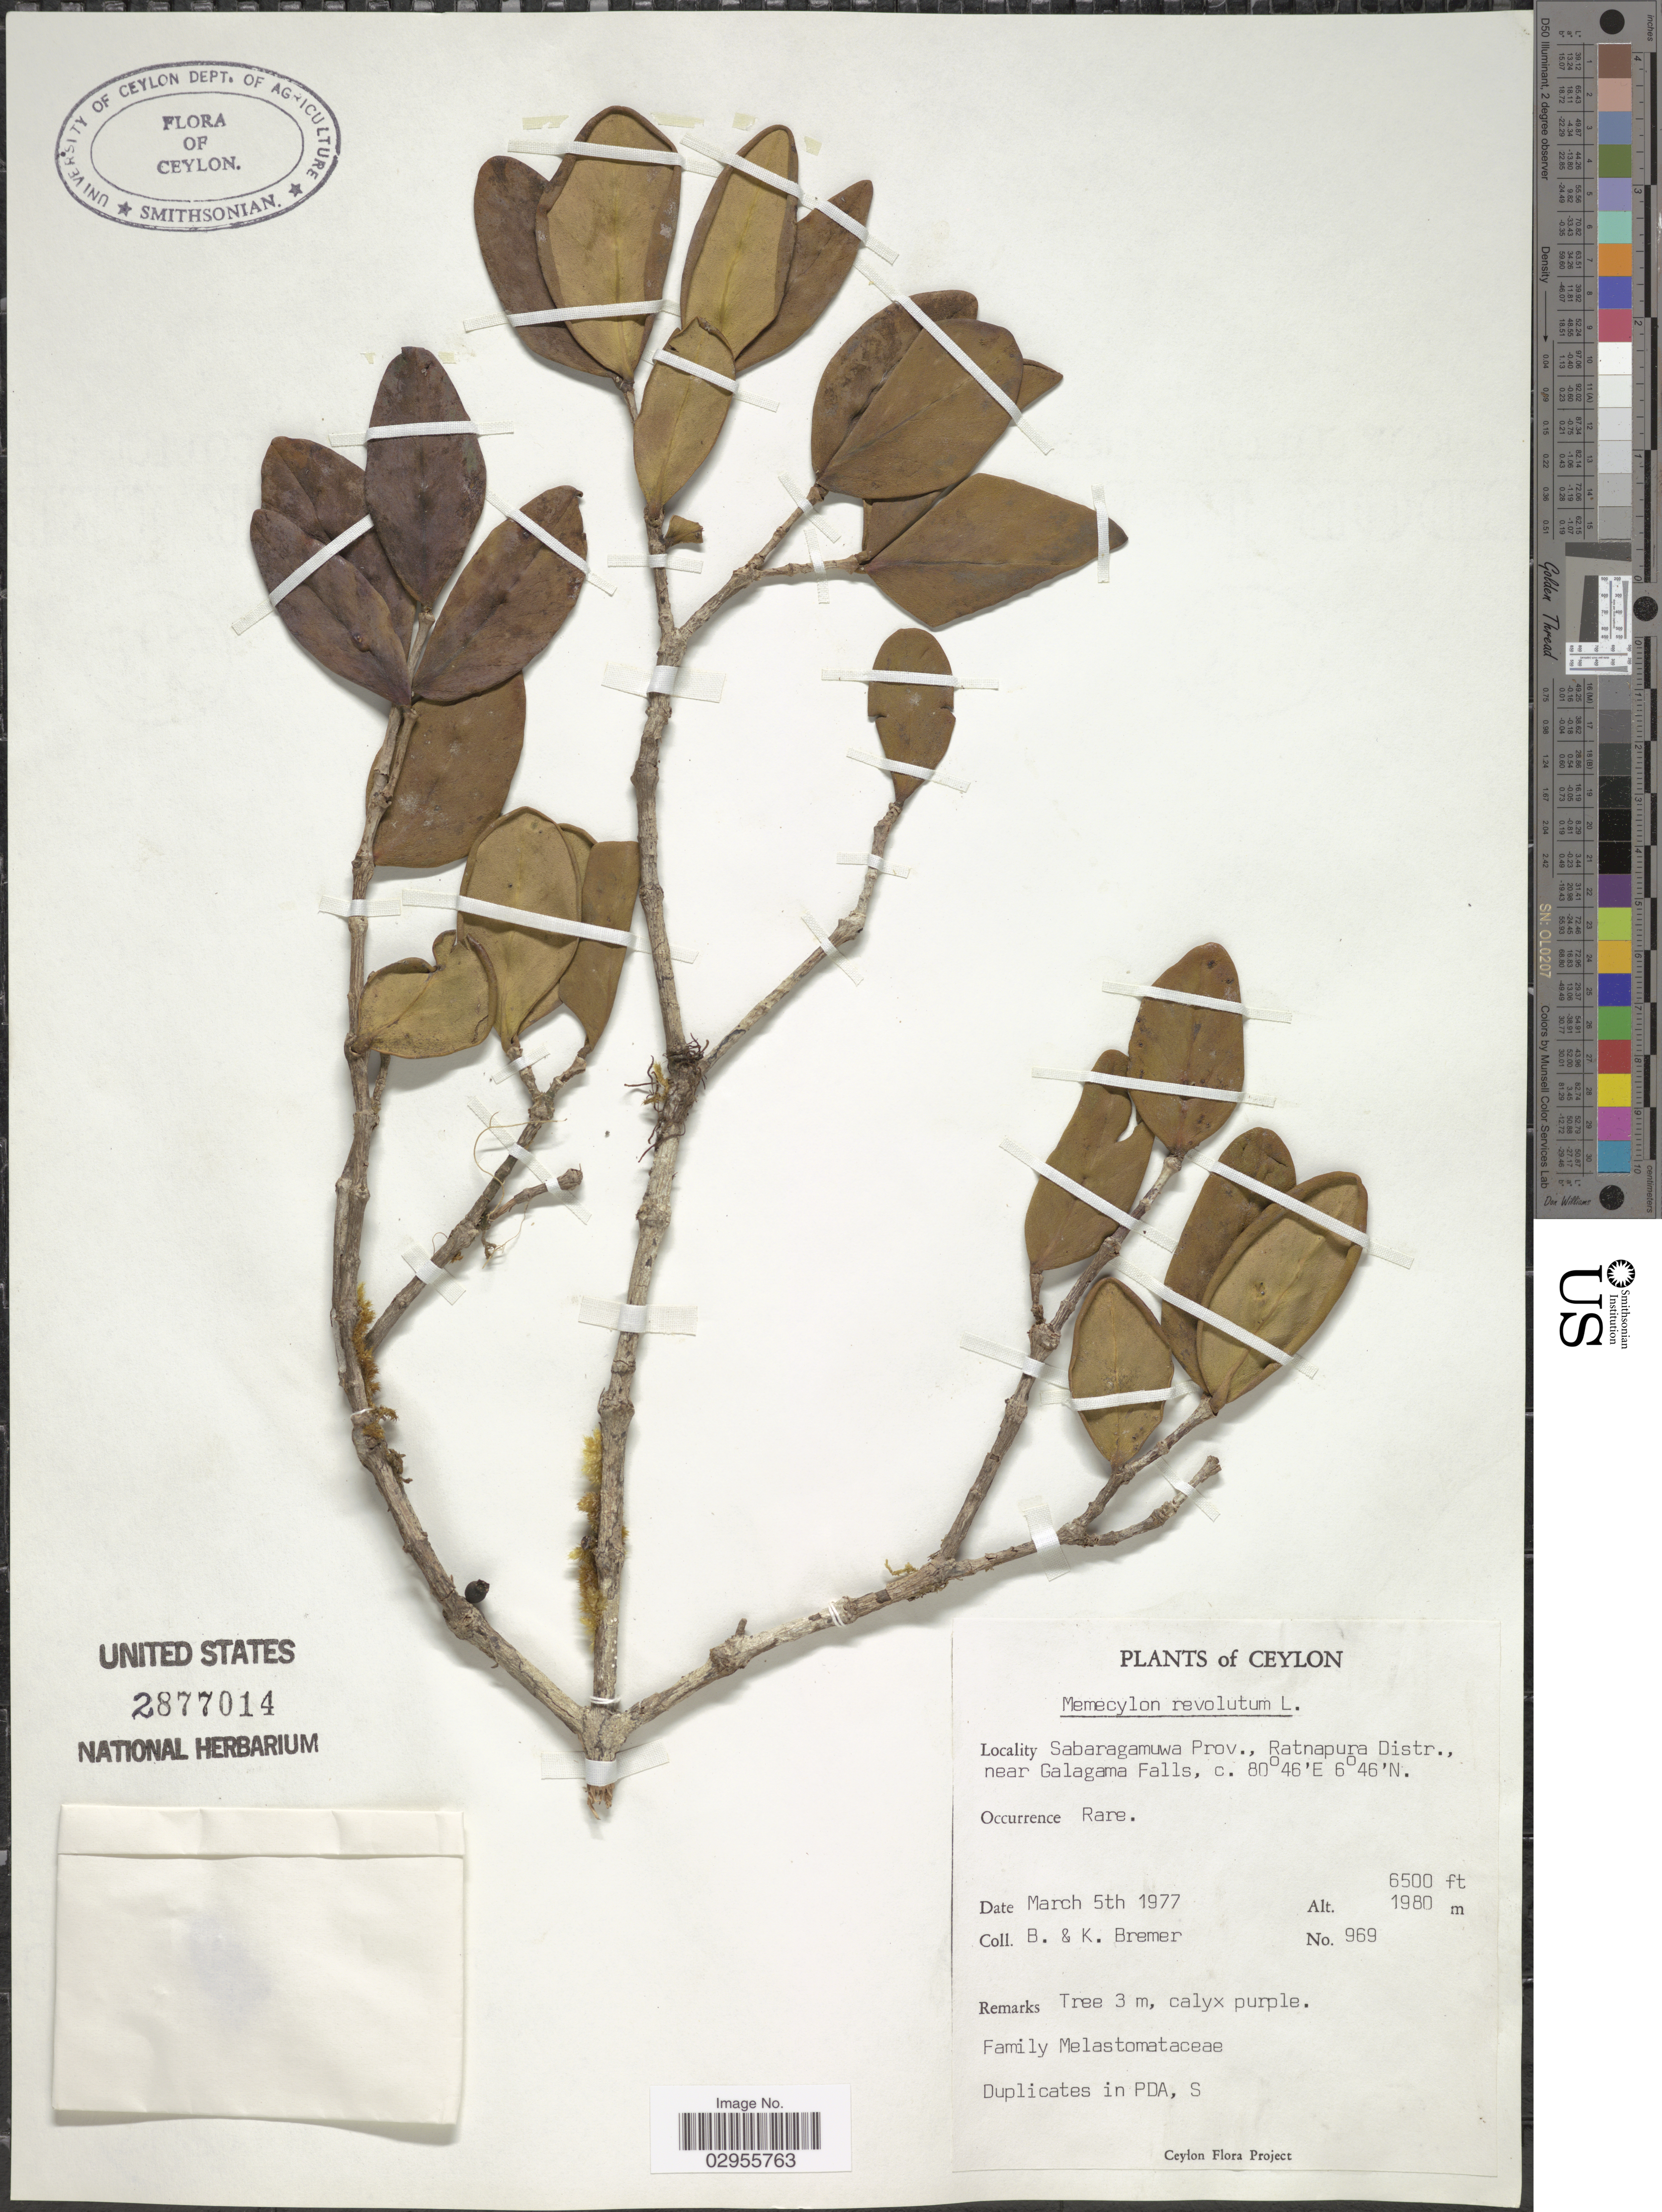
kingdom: Plantae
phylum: Tracheophyta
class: Magnoliopsida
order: Myrtales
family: Melastomataceae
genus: Memecylon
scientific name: Memecylon revolutum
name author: Thwaites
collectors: B. Bremer & K. Bremer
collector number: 969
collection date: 1977-03-05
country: Sri Lanka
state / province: Sabaragamuwa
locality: Ceylon, Ratnapura Distr., near Galagama Falls.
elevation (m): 1981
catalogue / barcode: US 2877014